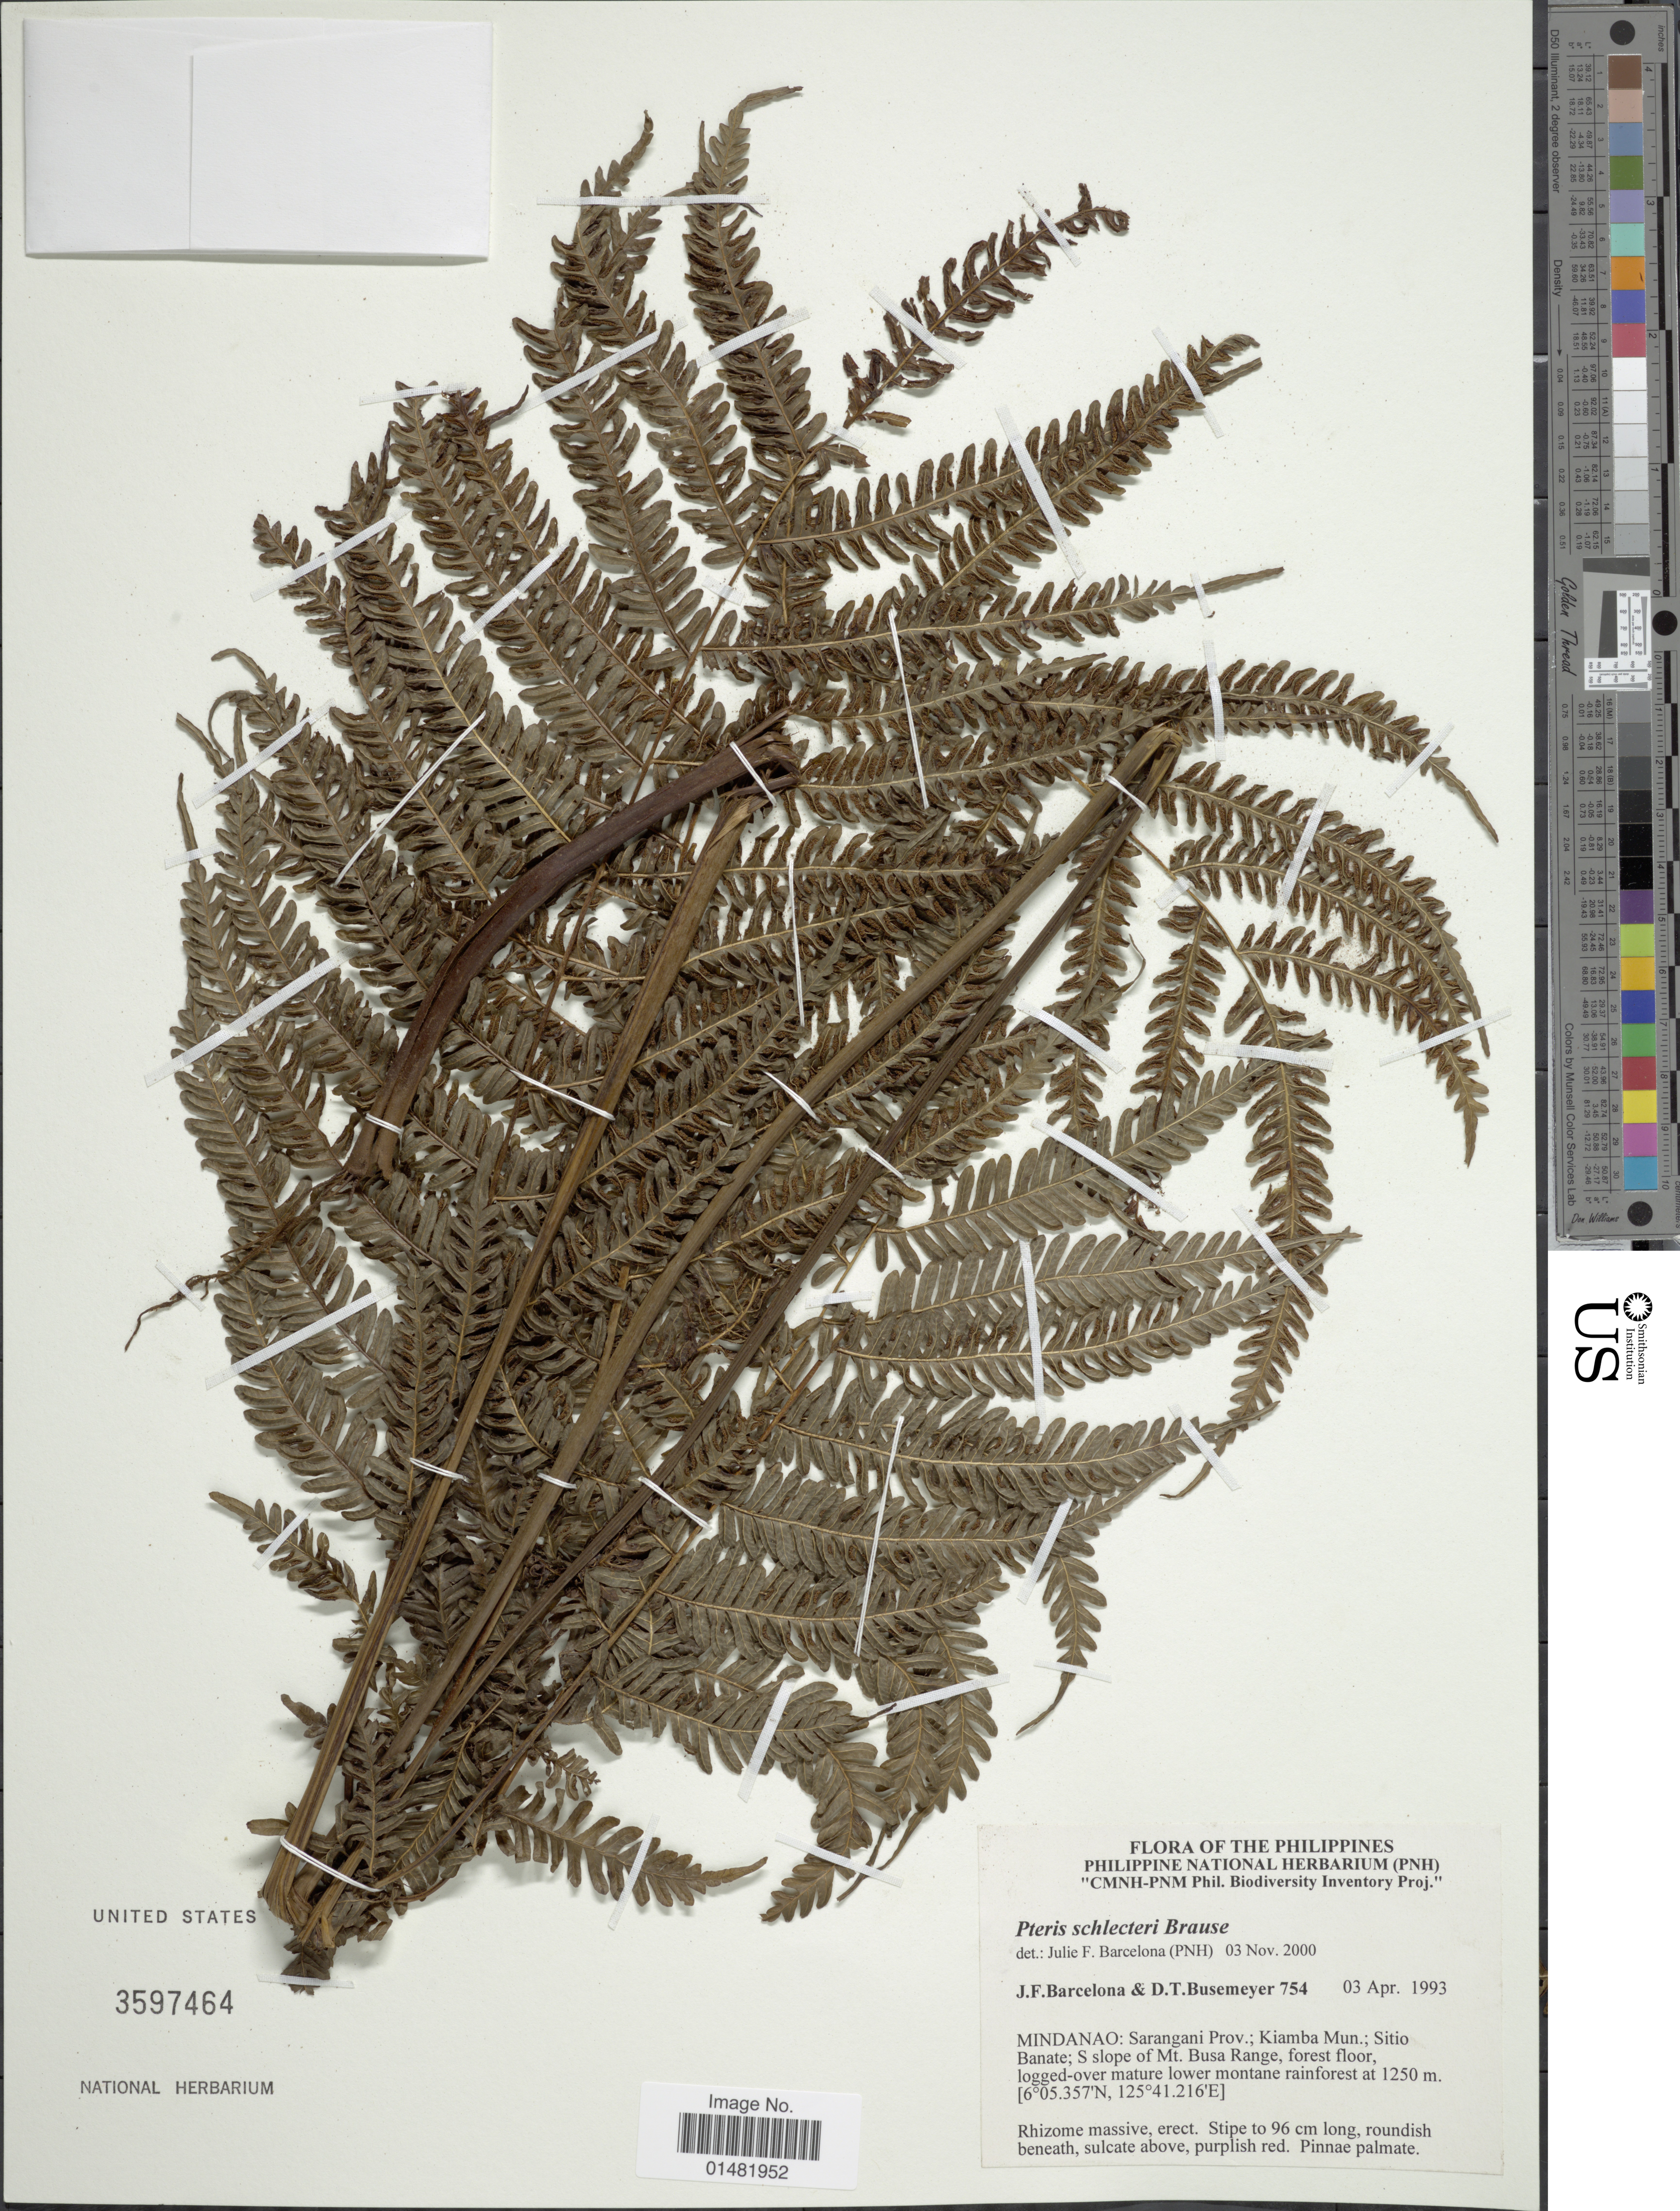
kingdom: Plantae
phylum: Tracheophyta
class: Polypodiopsida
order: Polypodiales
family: Pteridaceae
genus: Pteris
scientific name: Pteris schlechteri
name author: Brause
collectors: J. F. Barcelona & D. Busemeyer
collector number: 754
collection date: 1993-04-03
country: Philippines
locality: Mindanao: Sarangani Prov.; Kiamba Mun.; Sitio Banate; S slope of Mt. Busa Range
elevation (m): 1250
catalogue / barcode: US 3597464